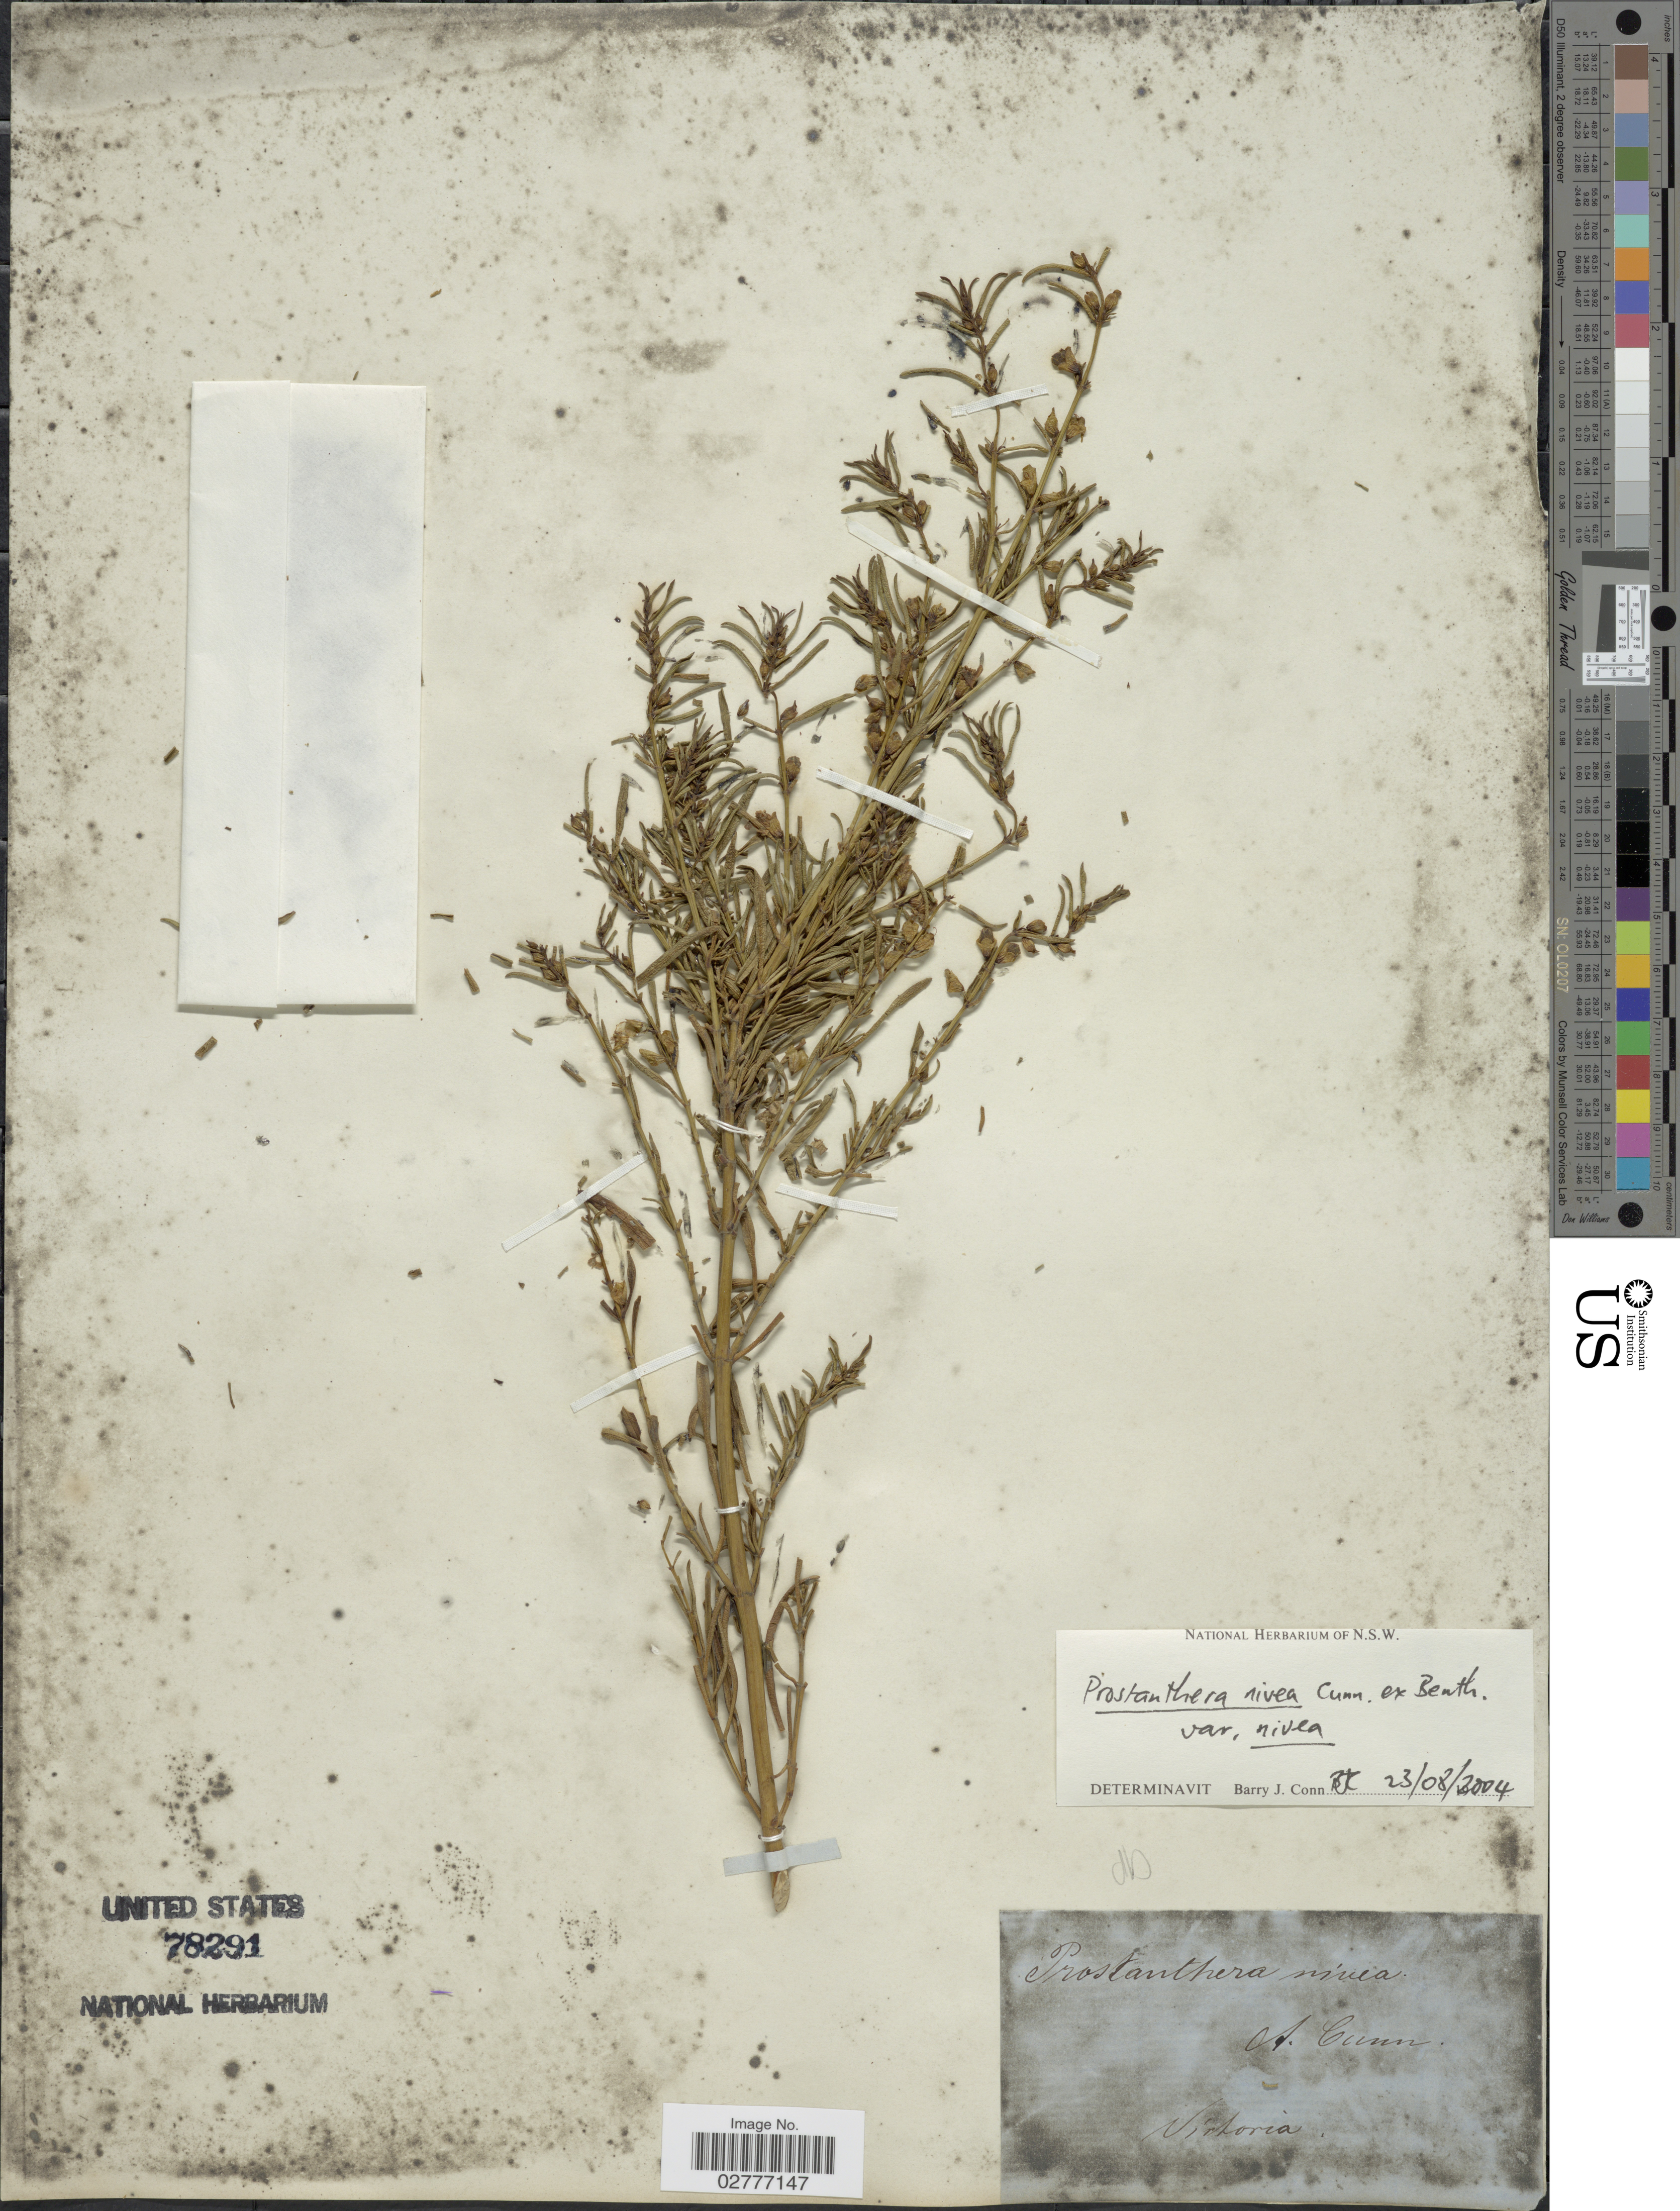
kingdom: Plantae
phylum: Tracheophyta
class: Magnoliopsida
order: Lamiales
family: Lamiaceae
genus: Prostanthera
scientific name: Prostanthera nivea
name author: A. Cunn. ex Benth.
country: Australia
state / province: Victoria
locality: Victoria.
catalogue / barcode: US 78291